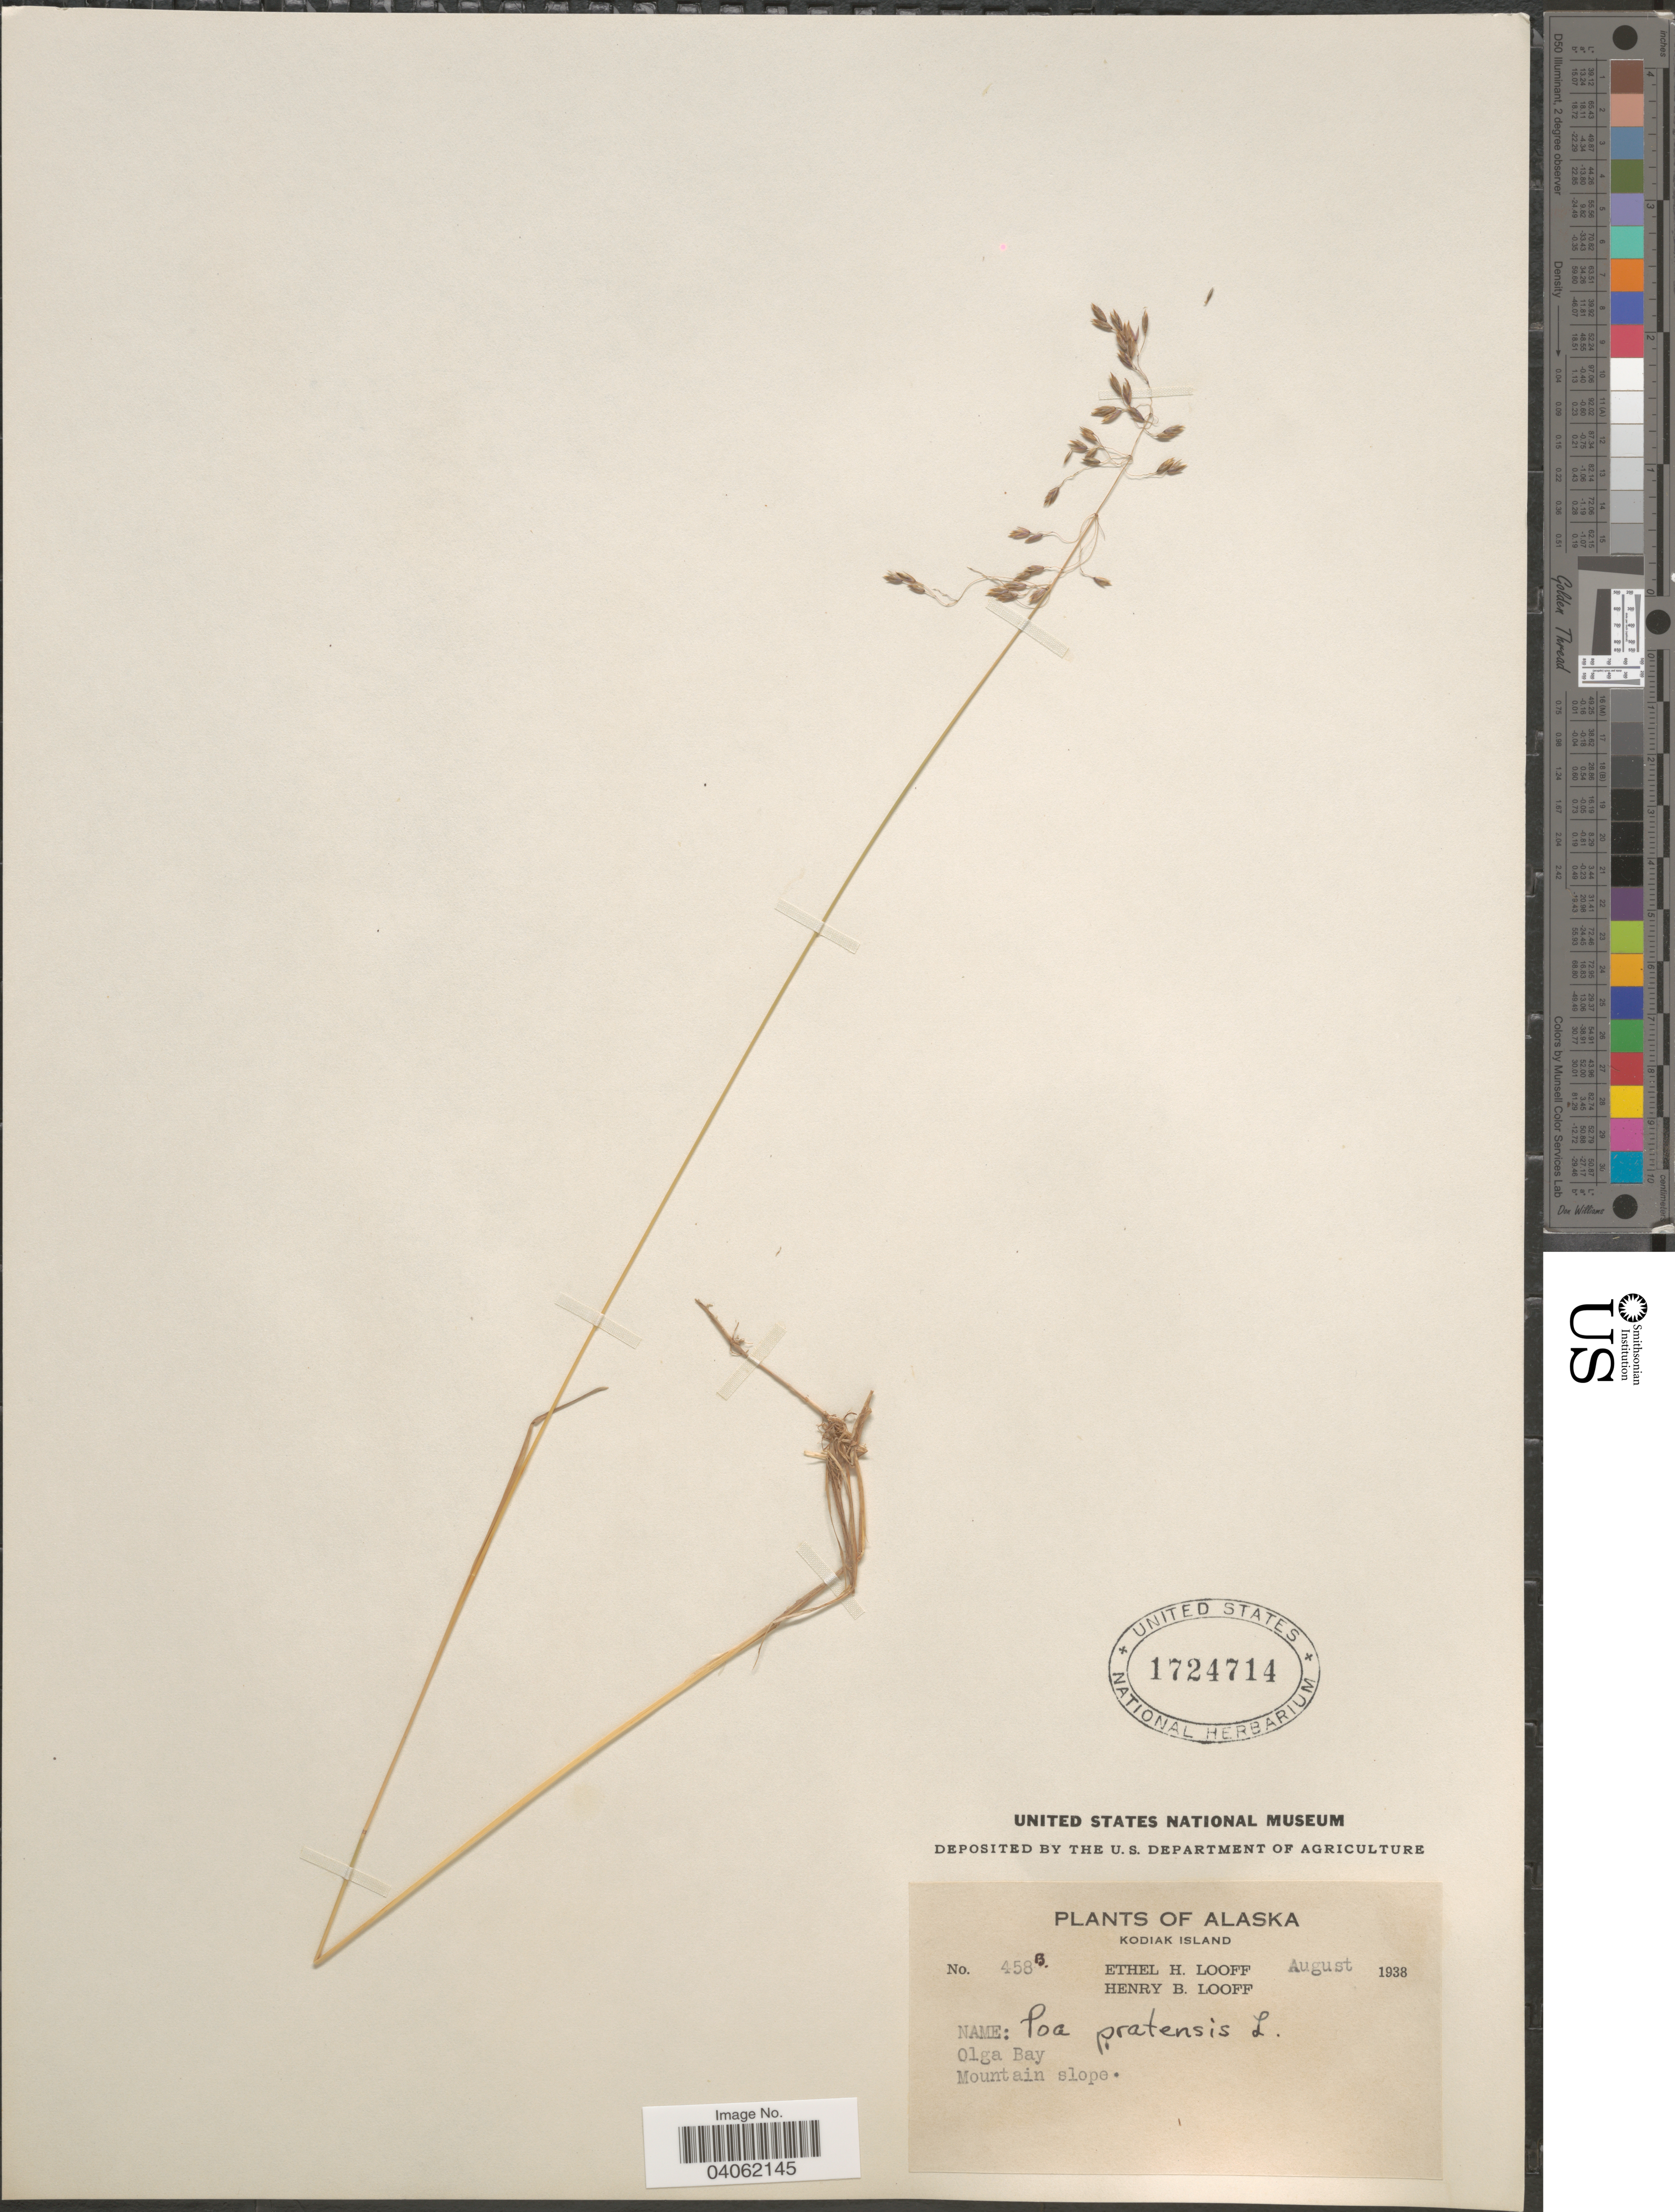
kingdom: Plantae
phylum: Tracheophyta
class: Liliopsida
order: Poales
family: Poaceae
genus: Poa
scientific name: Poa pratensis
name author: L.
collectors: E. Looff & H. Looff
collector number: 458B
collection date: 1938-08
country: United States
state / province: Alaska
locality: Kodiak Island. Olga Bay. Mountain slope.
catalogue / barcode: US 1724714